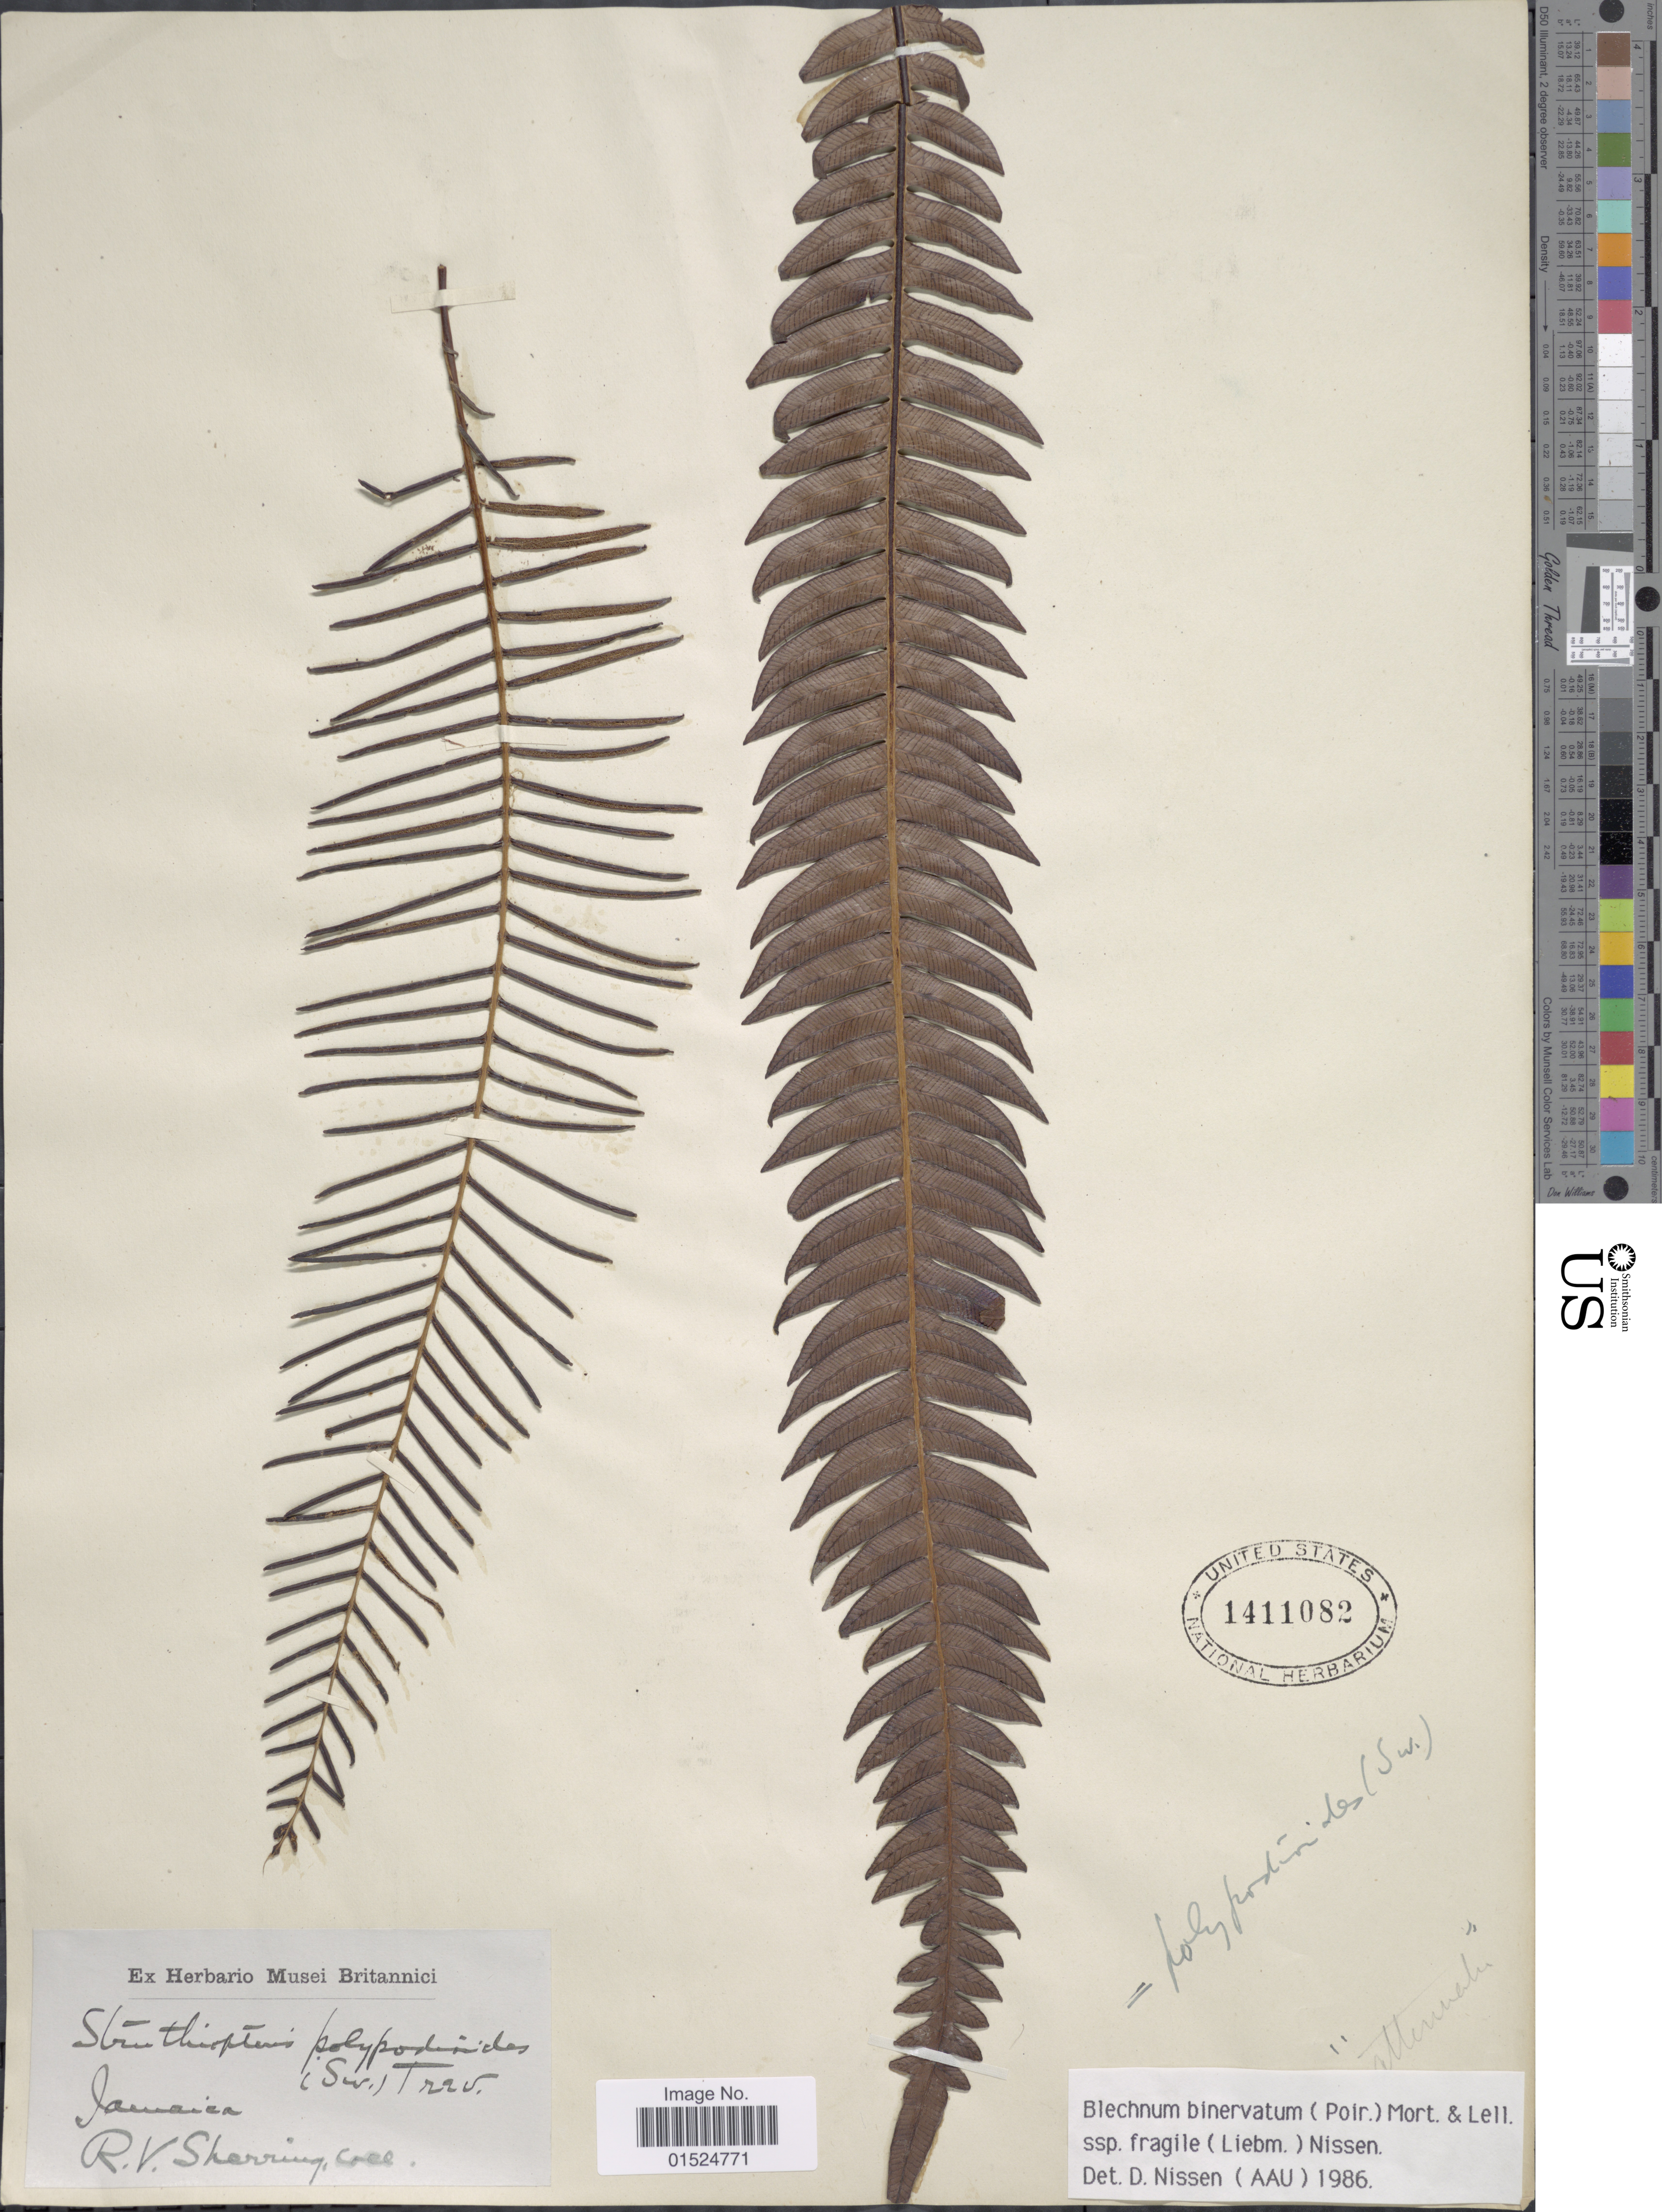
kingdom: Plantae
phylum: Tracheophyta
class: Polypodiopsida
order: Polypodiales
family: Blechnaceae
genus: Blechnum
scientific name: Blechnum fragile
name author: (Liebm.) C.V. Morton & Lellinger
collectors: R. Sherring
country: Jamaica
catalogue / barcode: US 1411082